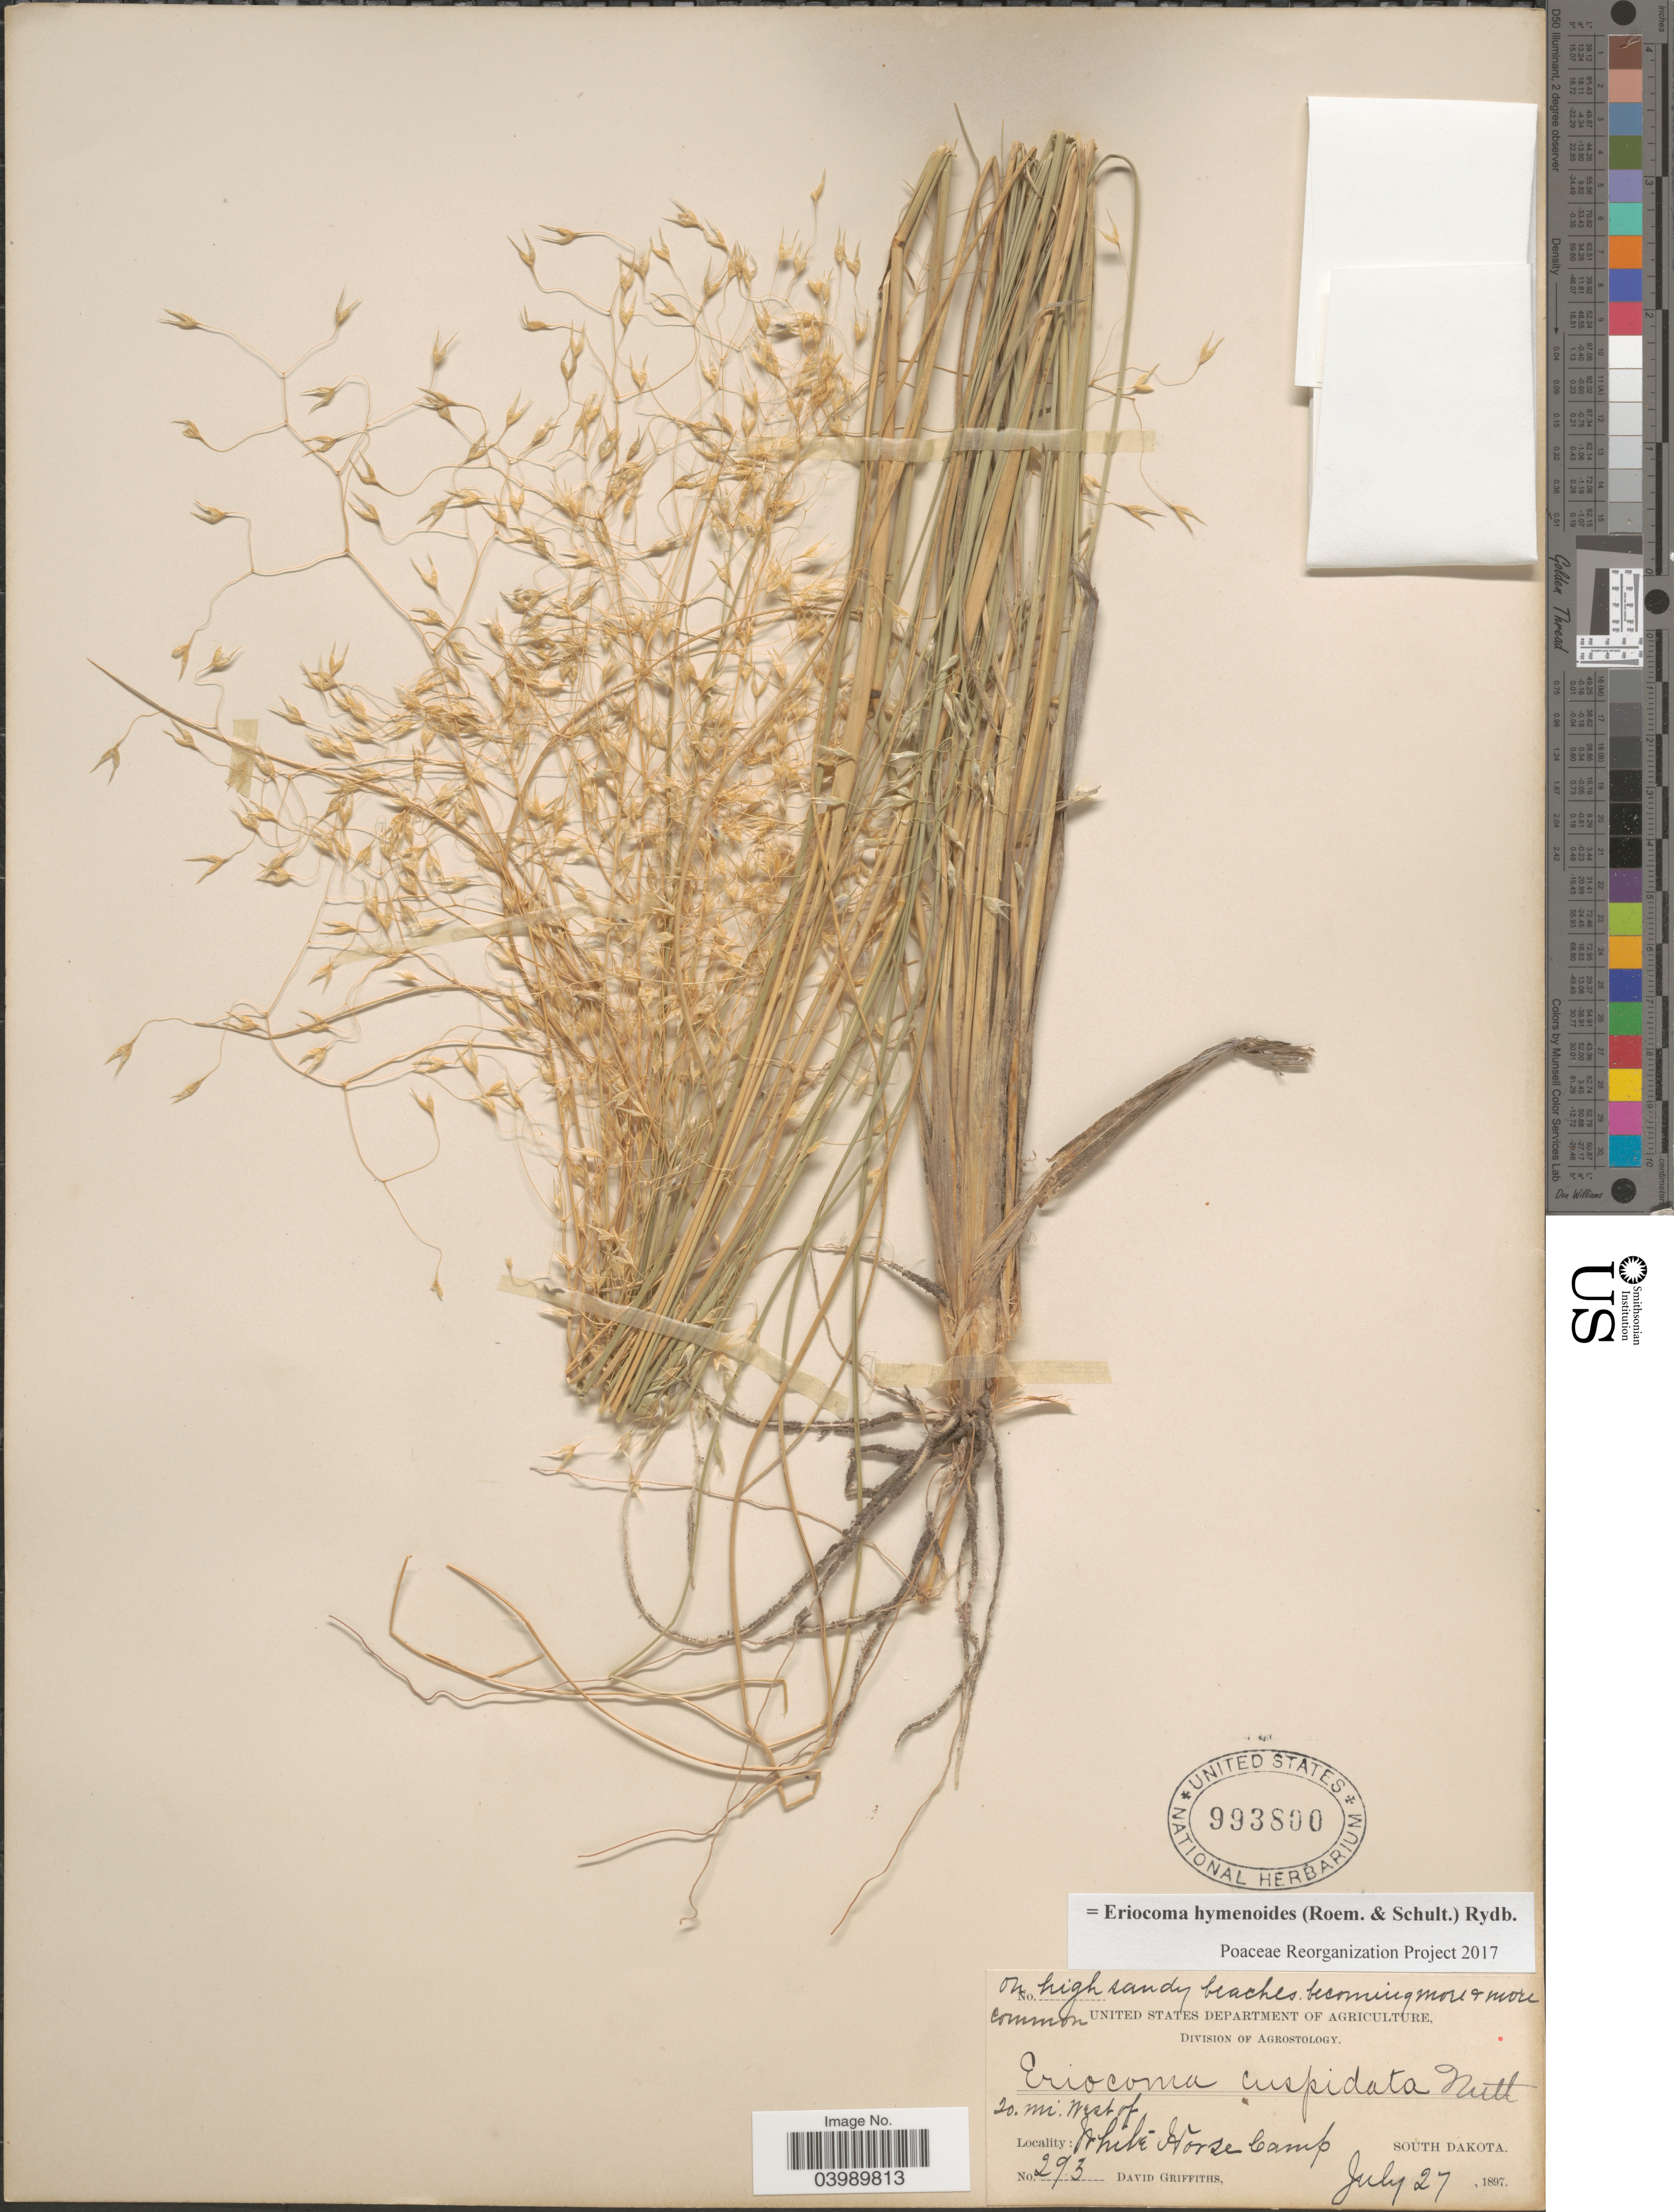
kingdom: Plantae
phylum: Tracheophyta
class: Liliopsida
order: Poales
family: Poaceae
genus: Eriocoma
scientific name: Eriocoma hymenoides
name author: (Roem. & Schult.) Rydb.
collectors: D. Griffiths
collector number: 293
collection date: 1897-07-27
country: United States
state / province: South Dakota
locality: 20 mi. West of White Horse Camp.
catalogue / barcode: US 993800